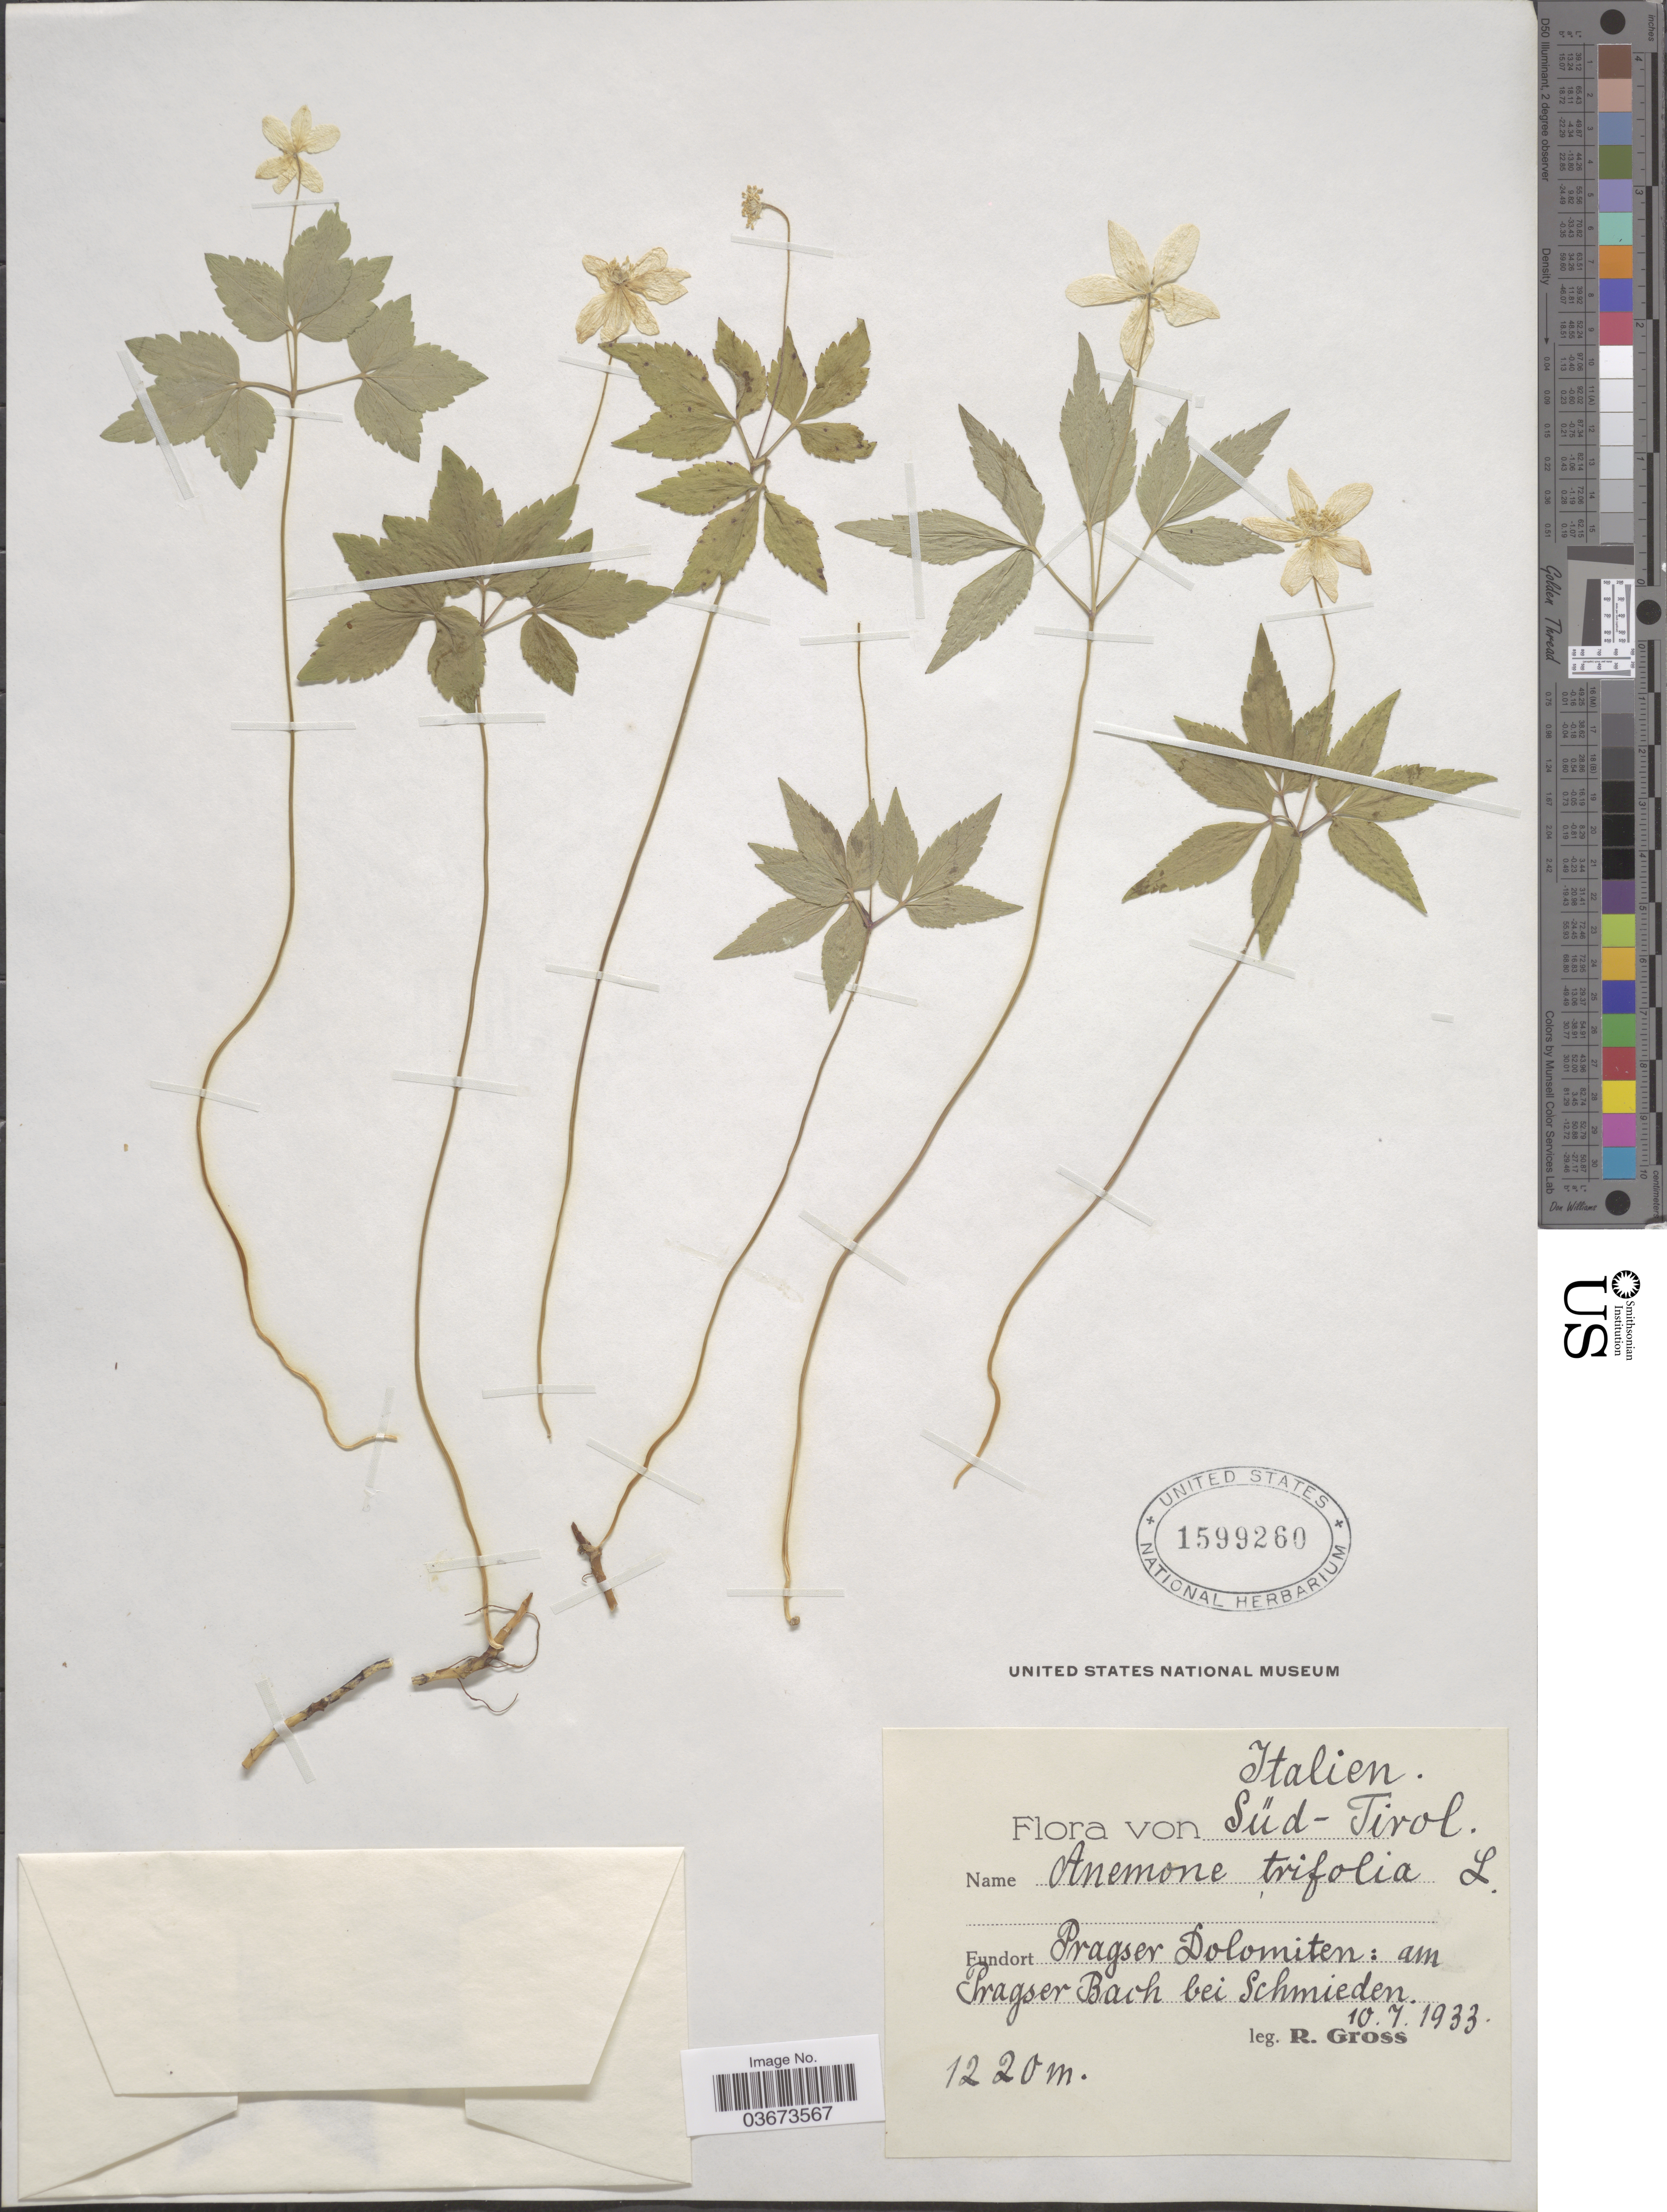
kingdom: Plantae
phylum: Tracheophyta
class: Magnoliopsida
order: Ranunculales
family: Ranunculaceae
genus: Anemone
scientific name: Anemone trifolia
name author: L.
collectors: R. Gross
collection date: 1933-07-10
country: Italy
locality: Italien. Süd-Tirol. Pragser Dolomiten; am Pragser Bach bei Schmieden.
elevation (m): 1220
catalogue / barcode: US 1599260